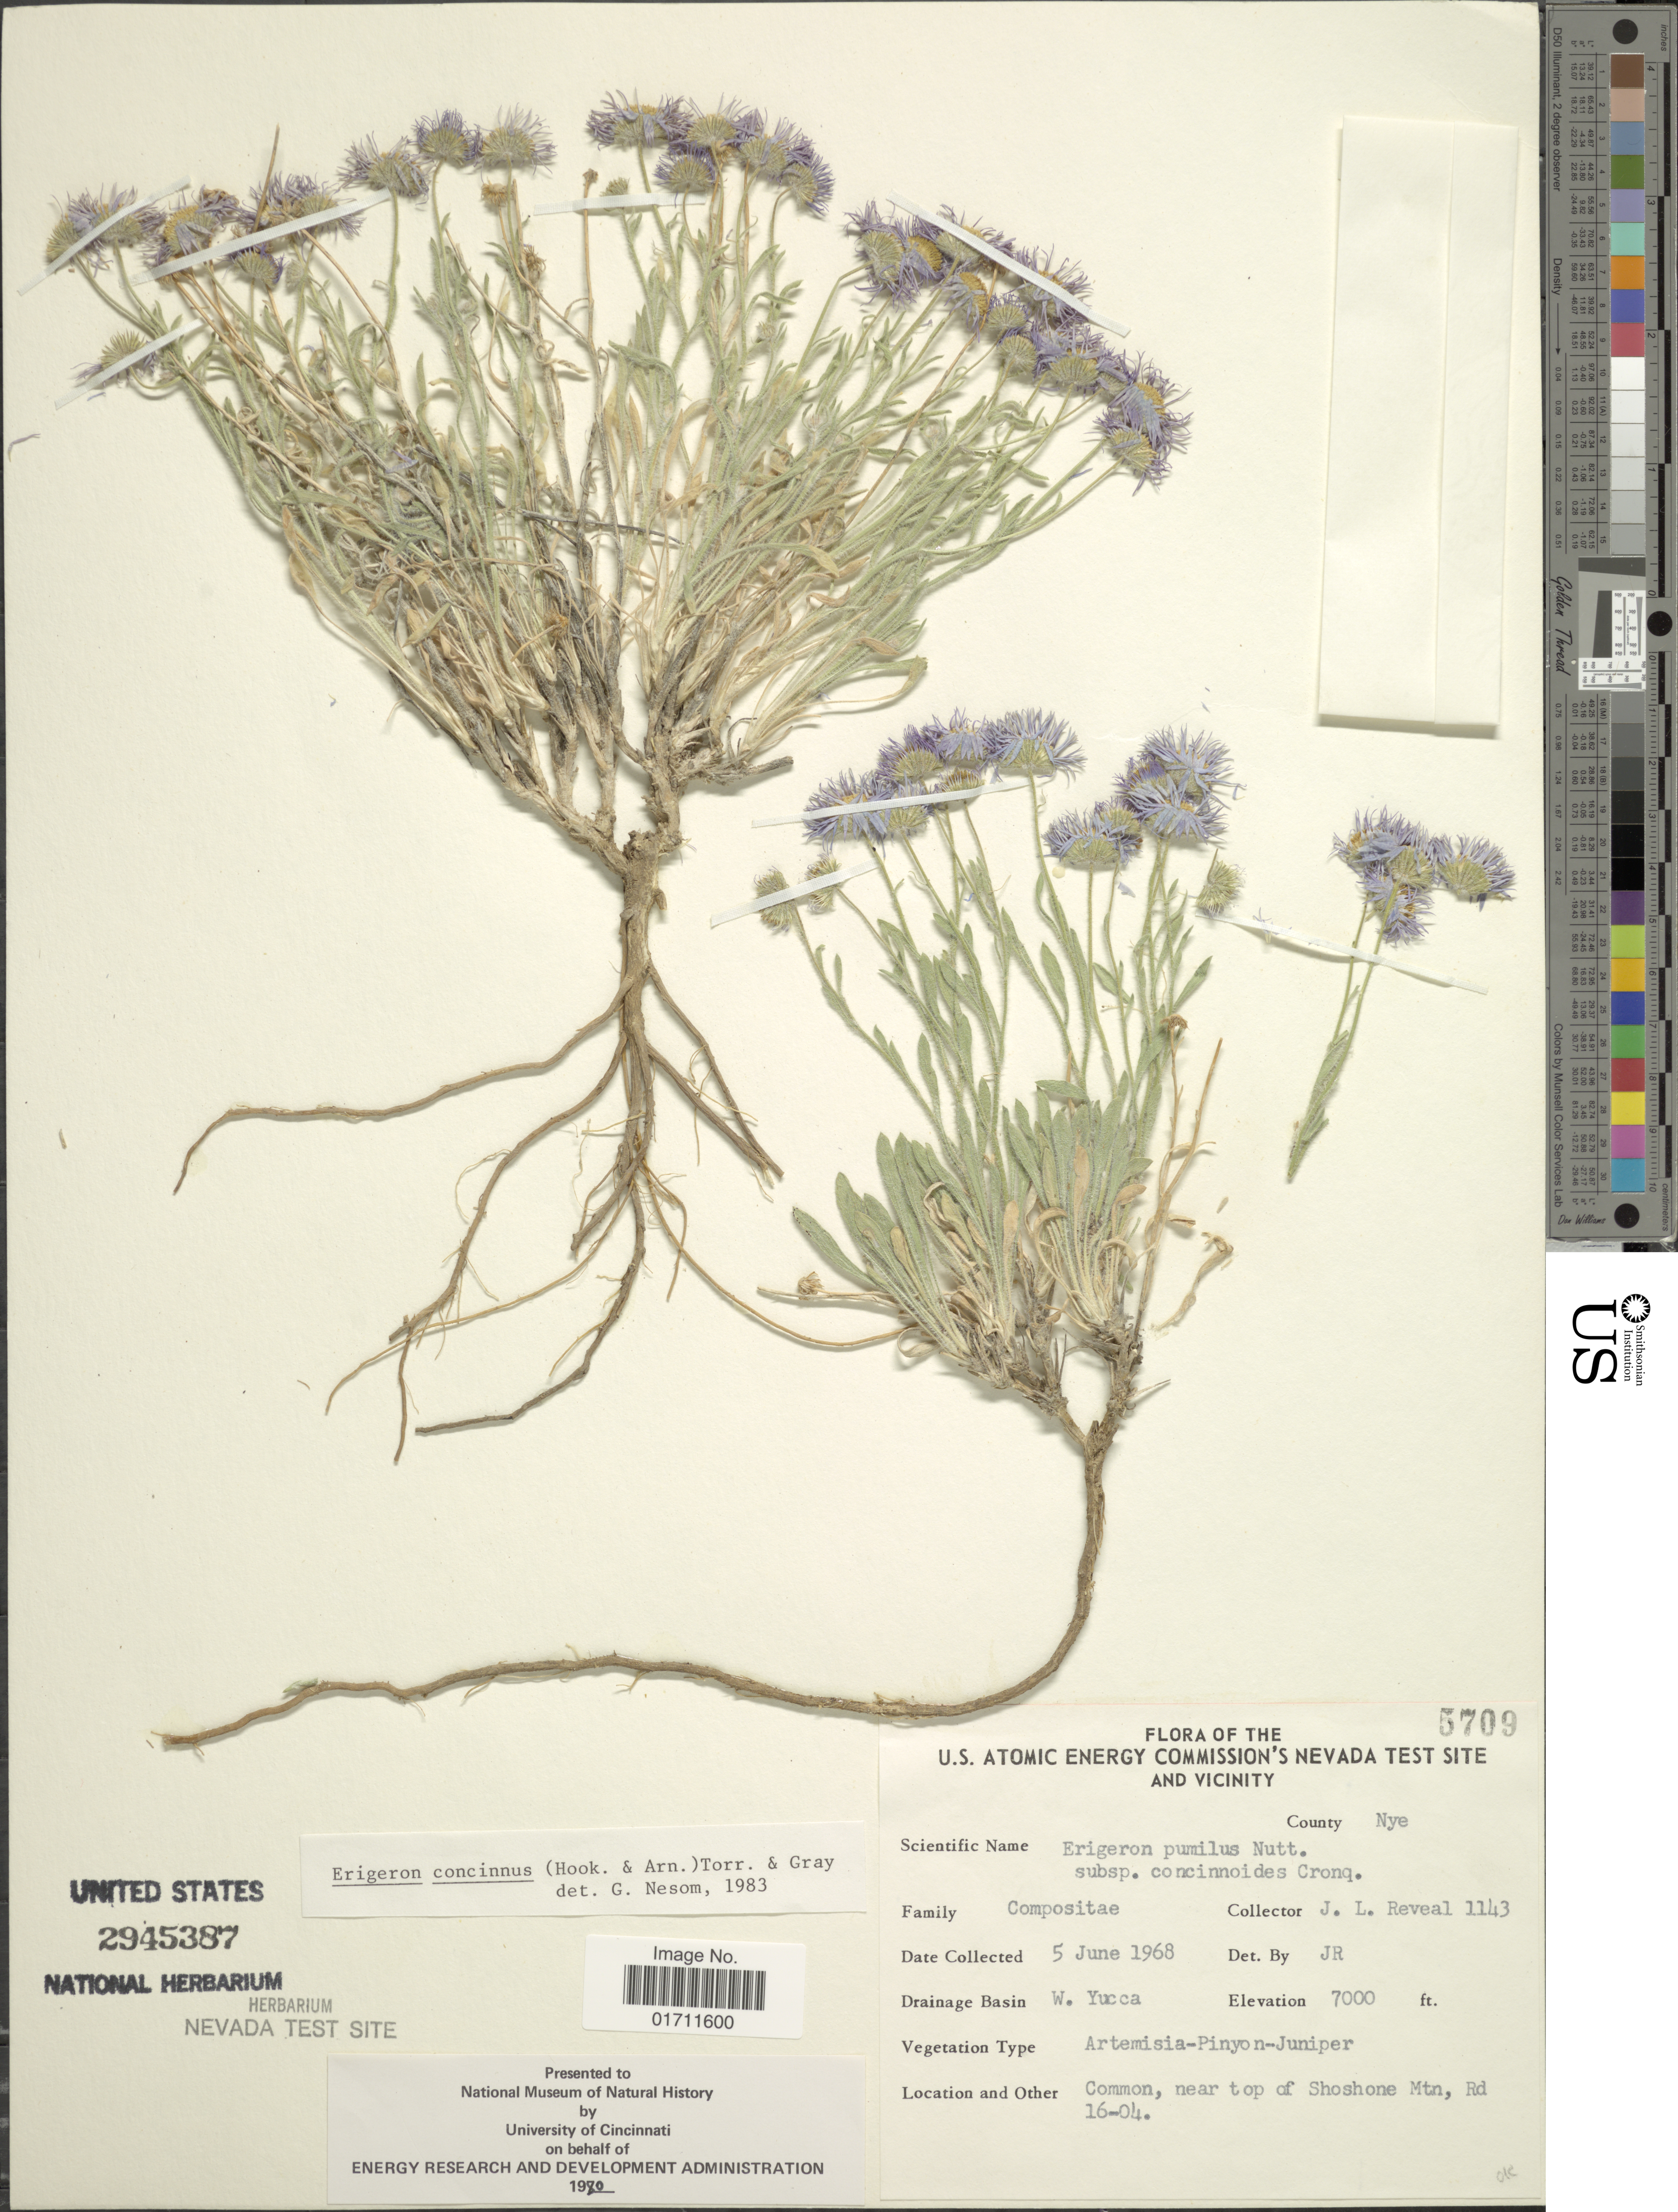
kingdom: Plantae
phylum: Tracheophyta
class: Magnoliopsida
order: Asterales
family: Asteraceae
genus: Erigeron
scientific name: Erigeron concinnus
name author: (Hook. & Arn.) Torr. & A. Gray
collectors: J. L. Reveal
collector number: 1143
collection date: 1968-06-05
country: United States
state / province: Nevada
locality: U.S. Atomic Energy Commisson's Nevada Test Site and Vicinity, County Nye, Drainage Basin W. Yucca, Common, near top of Shoshone Mtn, Rd 16-04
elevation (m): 2134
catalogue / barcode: US 2945387